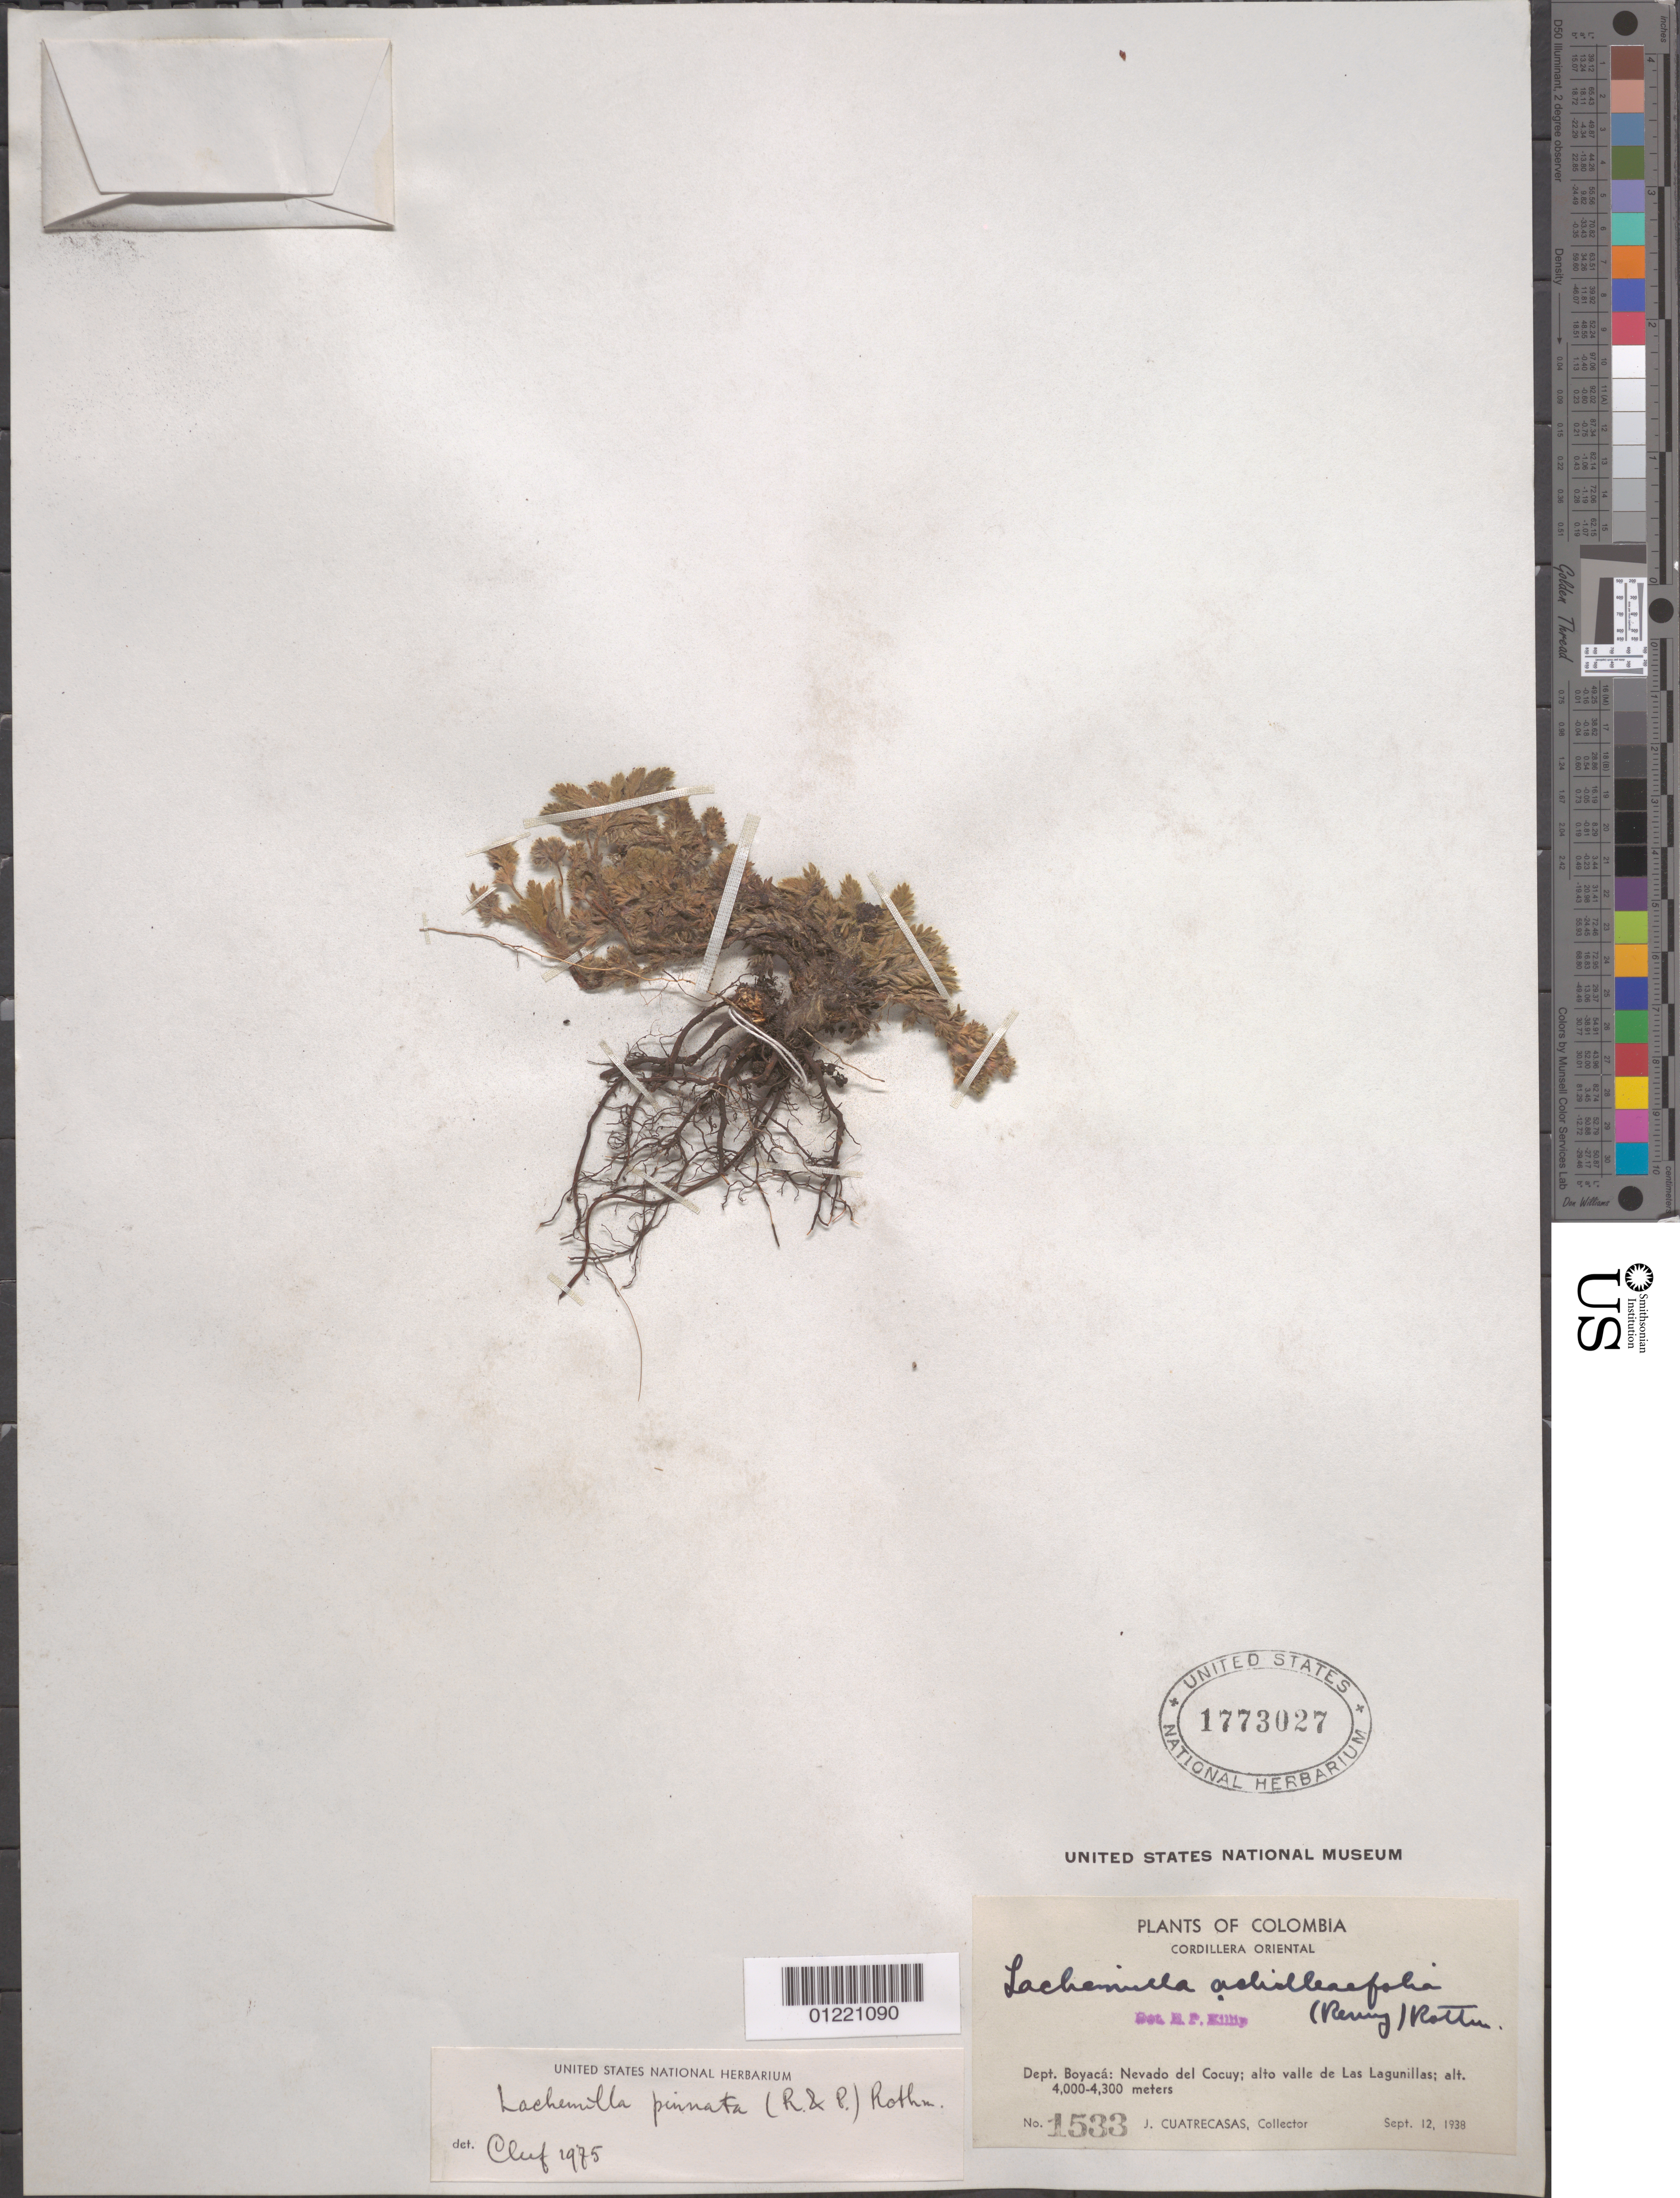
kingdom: Plantae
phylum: Tracheophyta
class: Magnoliopsida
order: Rosales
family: Rosaceae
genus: Lachemilla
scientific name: Lachemilla pinnata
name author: (Ruiz & Pav.) Rothm.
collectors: J. Cuatrecasas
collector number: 1533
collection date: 1938-09-12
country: Colombia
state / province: Boyacá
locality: Nevado del Cocuy; alto valle de Las Lagunillas.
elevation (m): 4000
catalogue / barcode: US 1773027